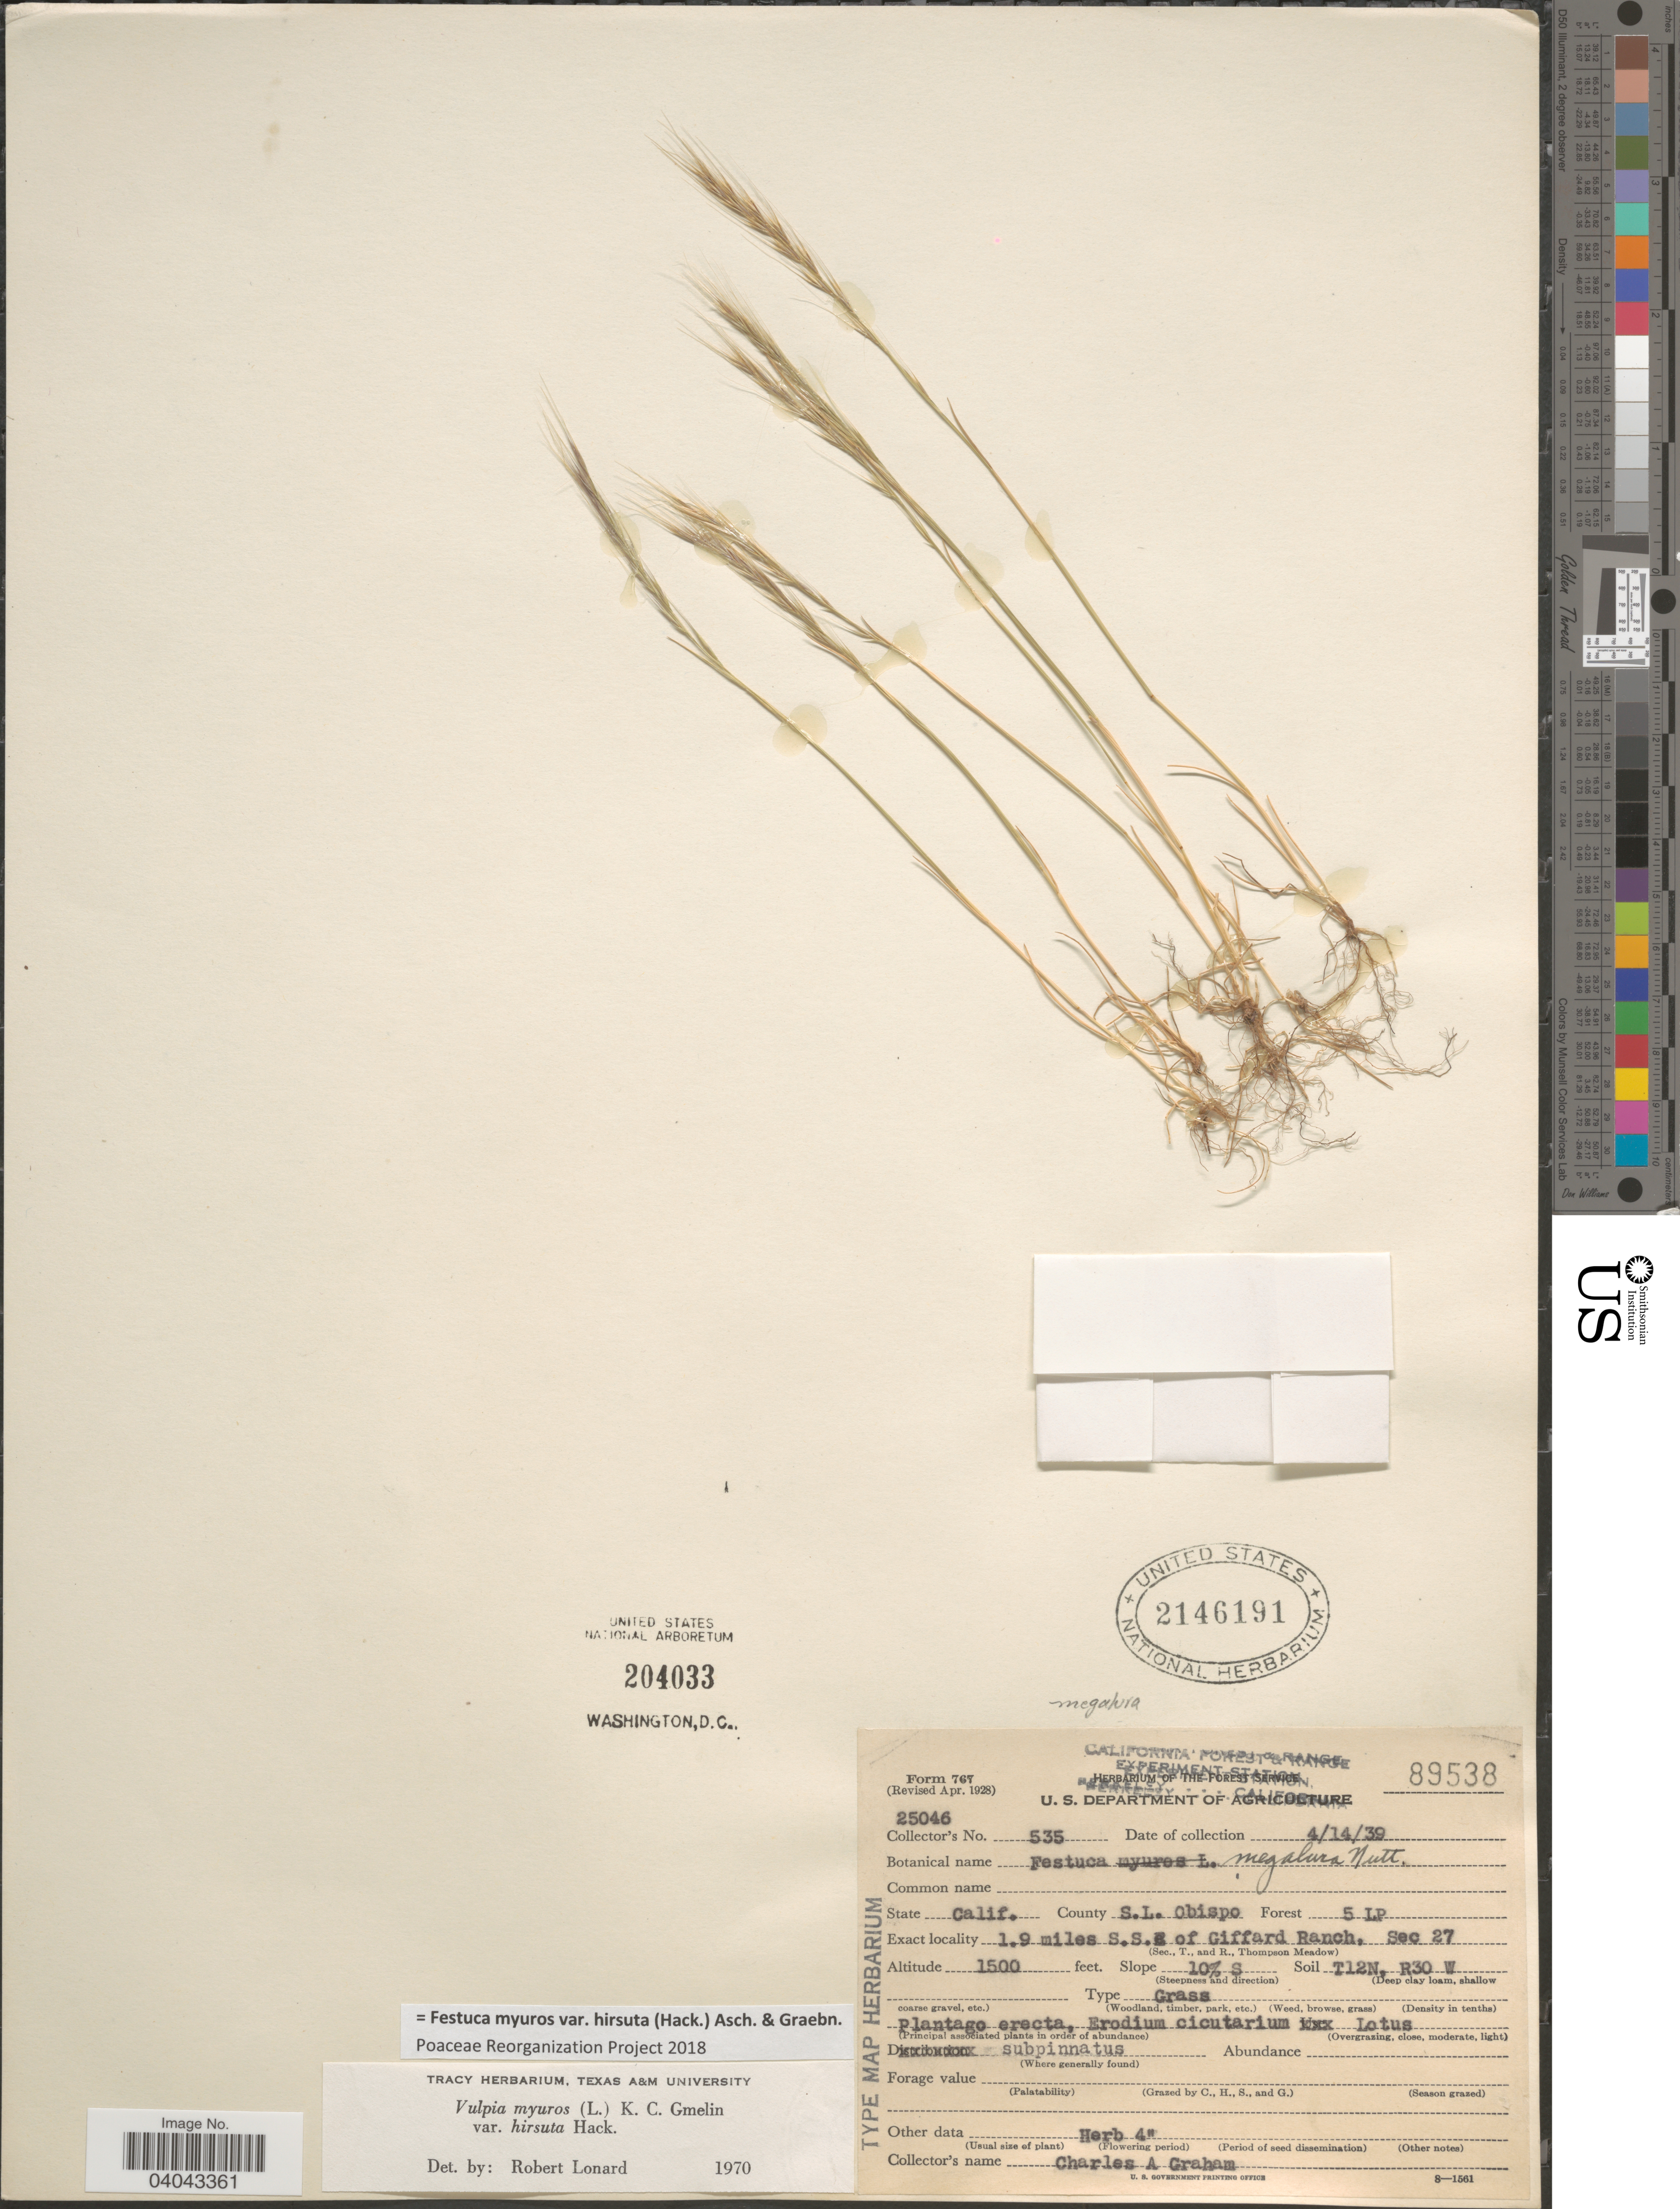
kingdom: Plantae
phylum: Tracheophyta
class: Liliopsida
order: Poales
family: Poaceae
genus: Festuca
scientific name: Festuca myuros var. hirsuta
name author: (Hack.) Asch. & Graebn.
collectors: C. Graham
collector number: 535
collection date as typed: Transcribed d/m/y: 14/4/39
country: United States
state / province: California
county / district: San Luis Obispo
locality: County S.L. Obispo. Forest 5LP. 1.9 miles S.S.E of Giffard Ranch, Sec 27. Slope 10% S. Soil T12N, R30W.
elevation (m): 457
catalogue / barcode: US 2146191